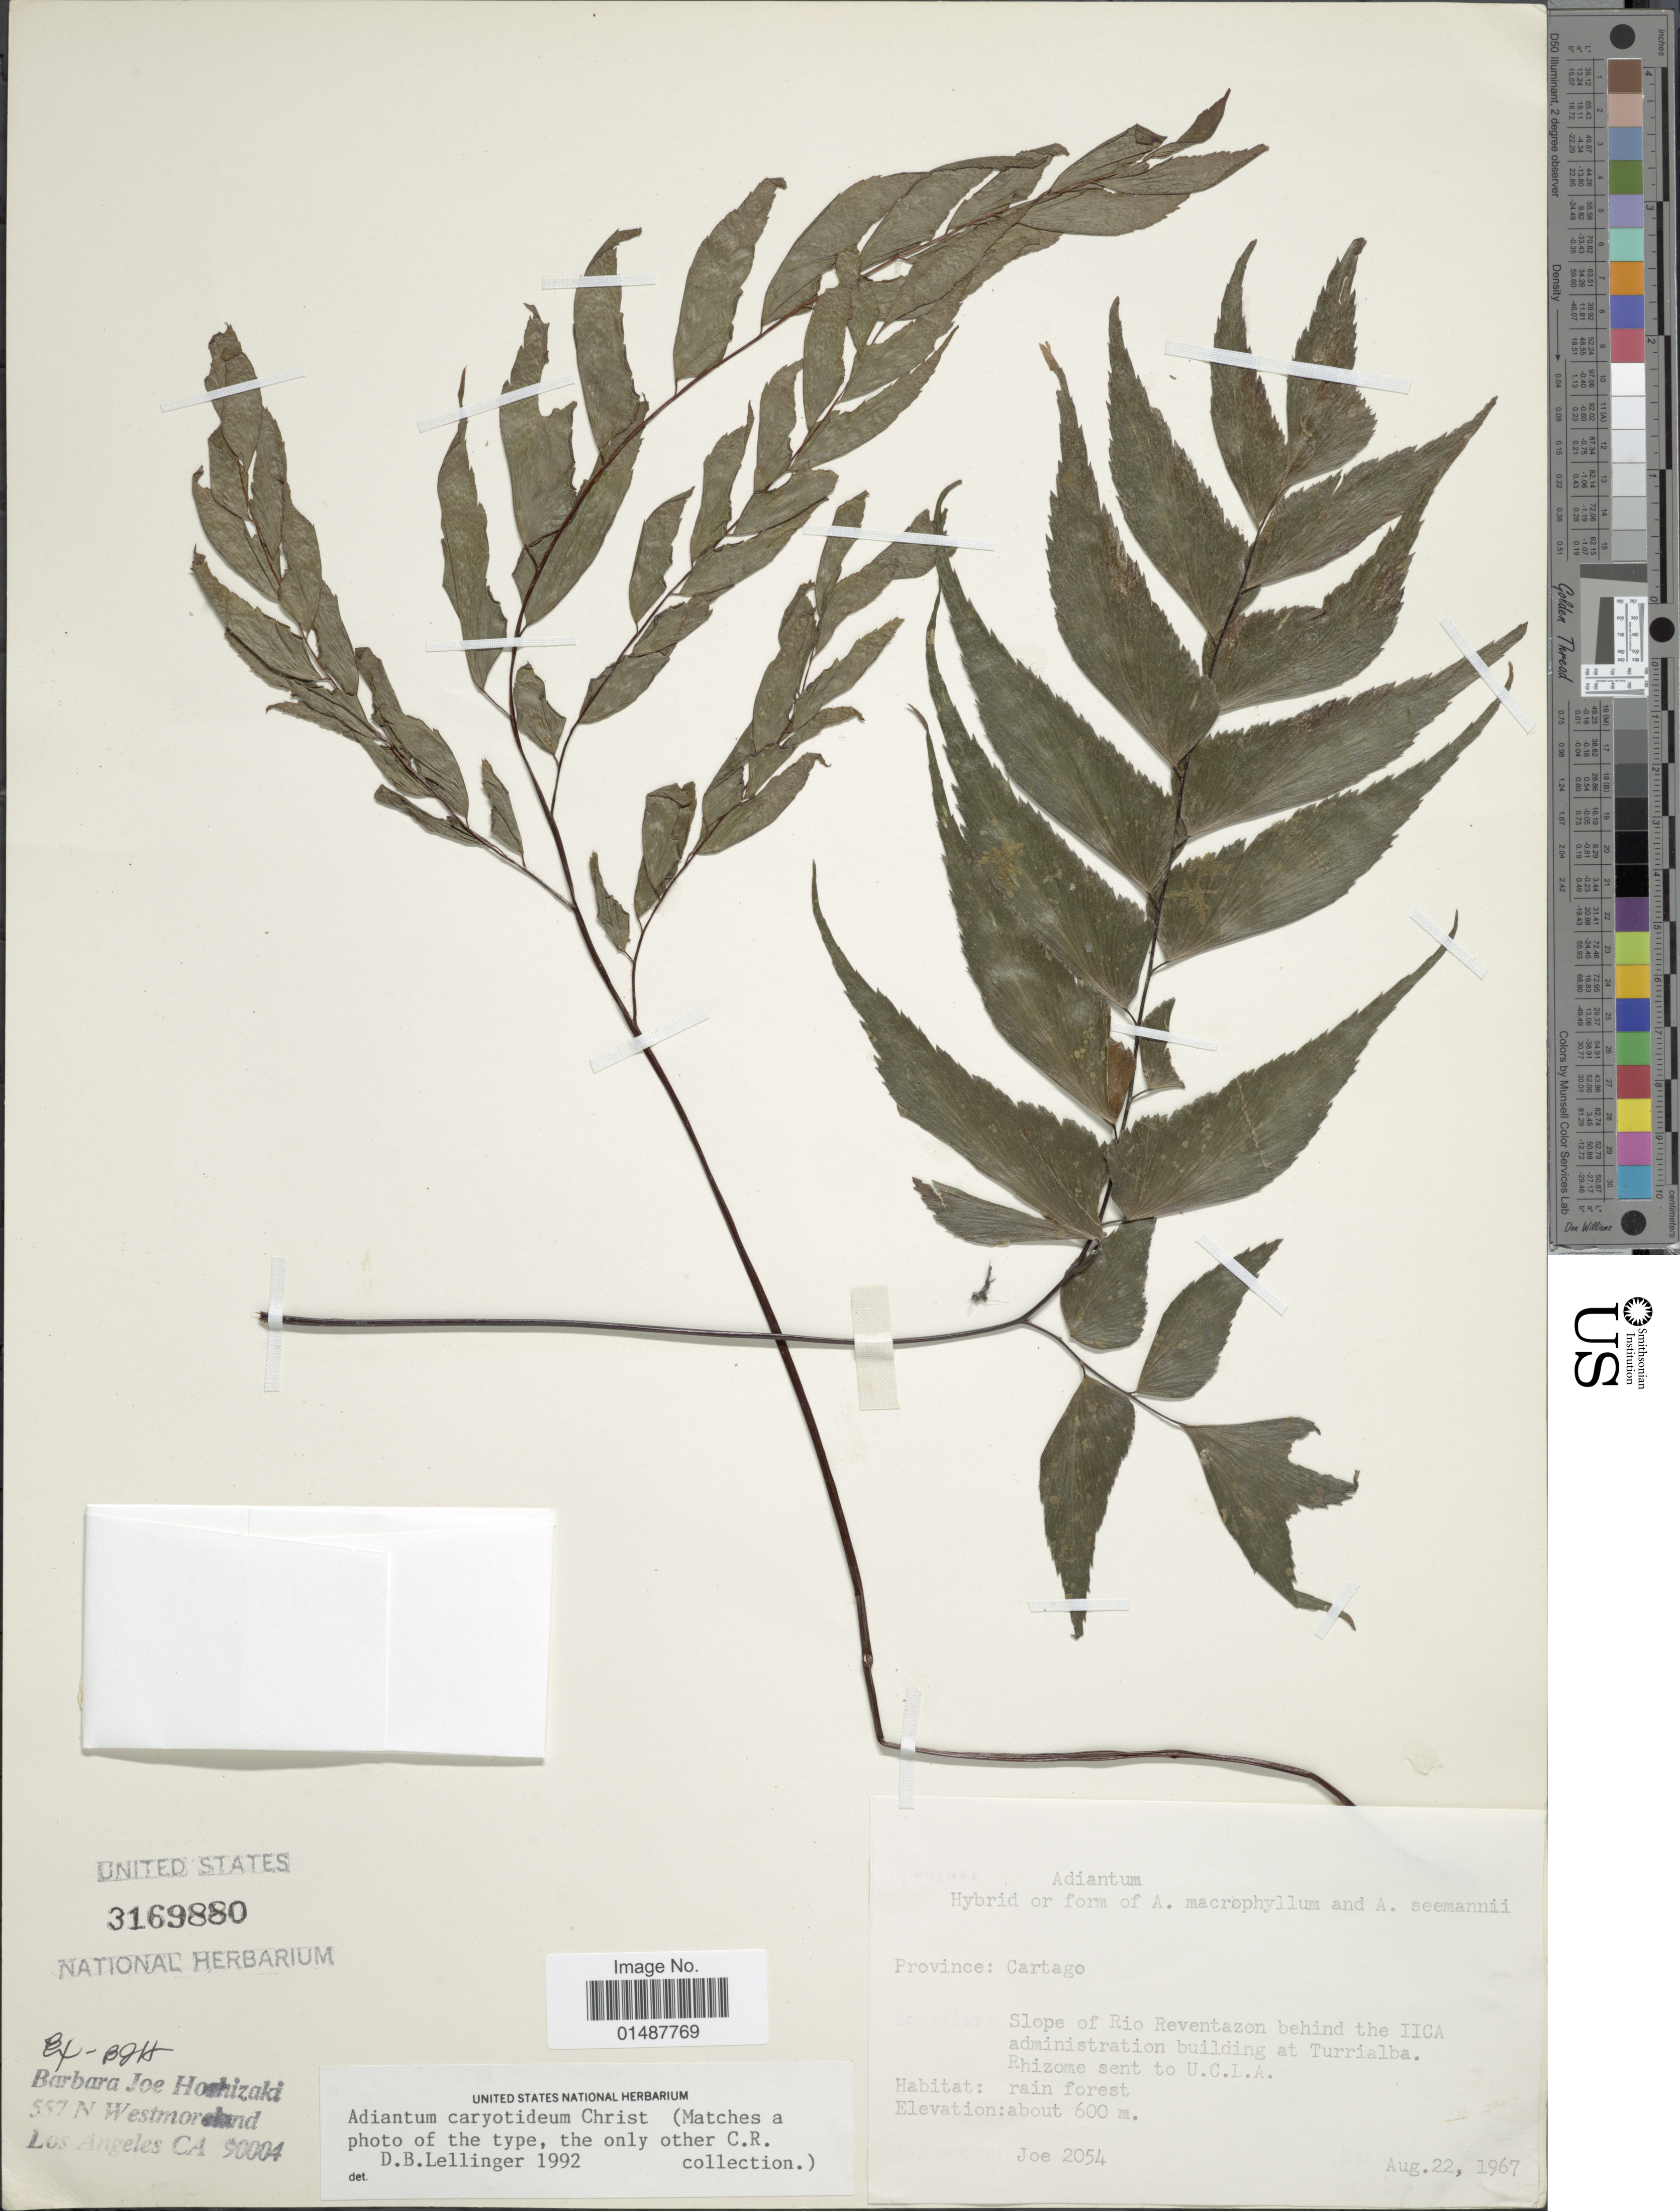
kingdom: Plantae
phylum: Tracheophyta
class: Polypodiopsida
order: Polypodiales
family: Pteridaceae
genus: Adiantum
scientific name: Adiantum caryotideum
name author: Christ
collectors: Joe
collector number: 2054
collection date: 1967-08-22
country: Costa Rica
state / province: Cartago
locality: Slope of Rio Reventazon behind the IICA administration building at Turrialba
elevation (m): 600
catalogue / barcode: US 3169880